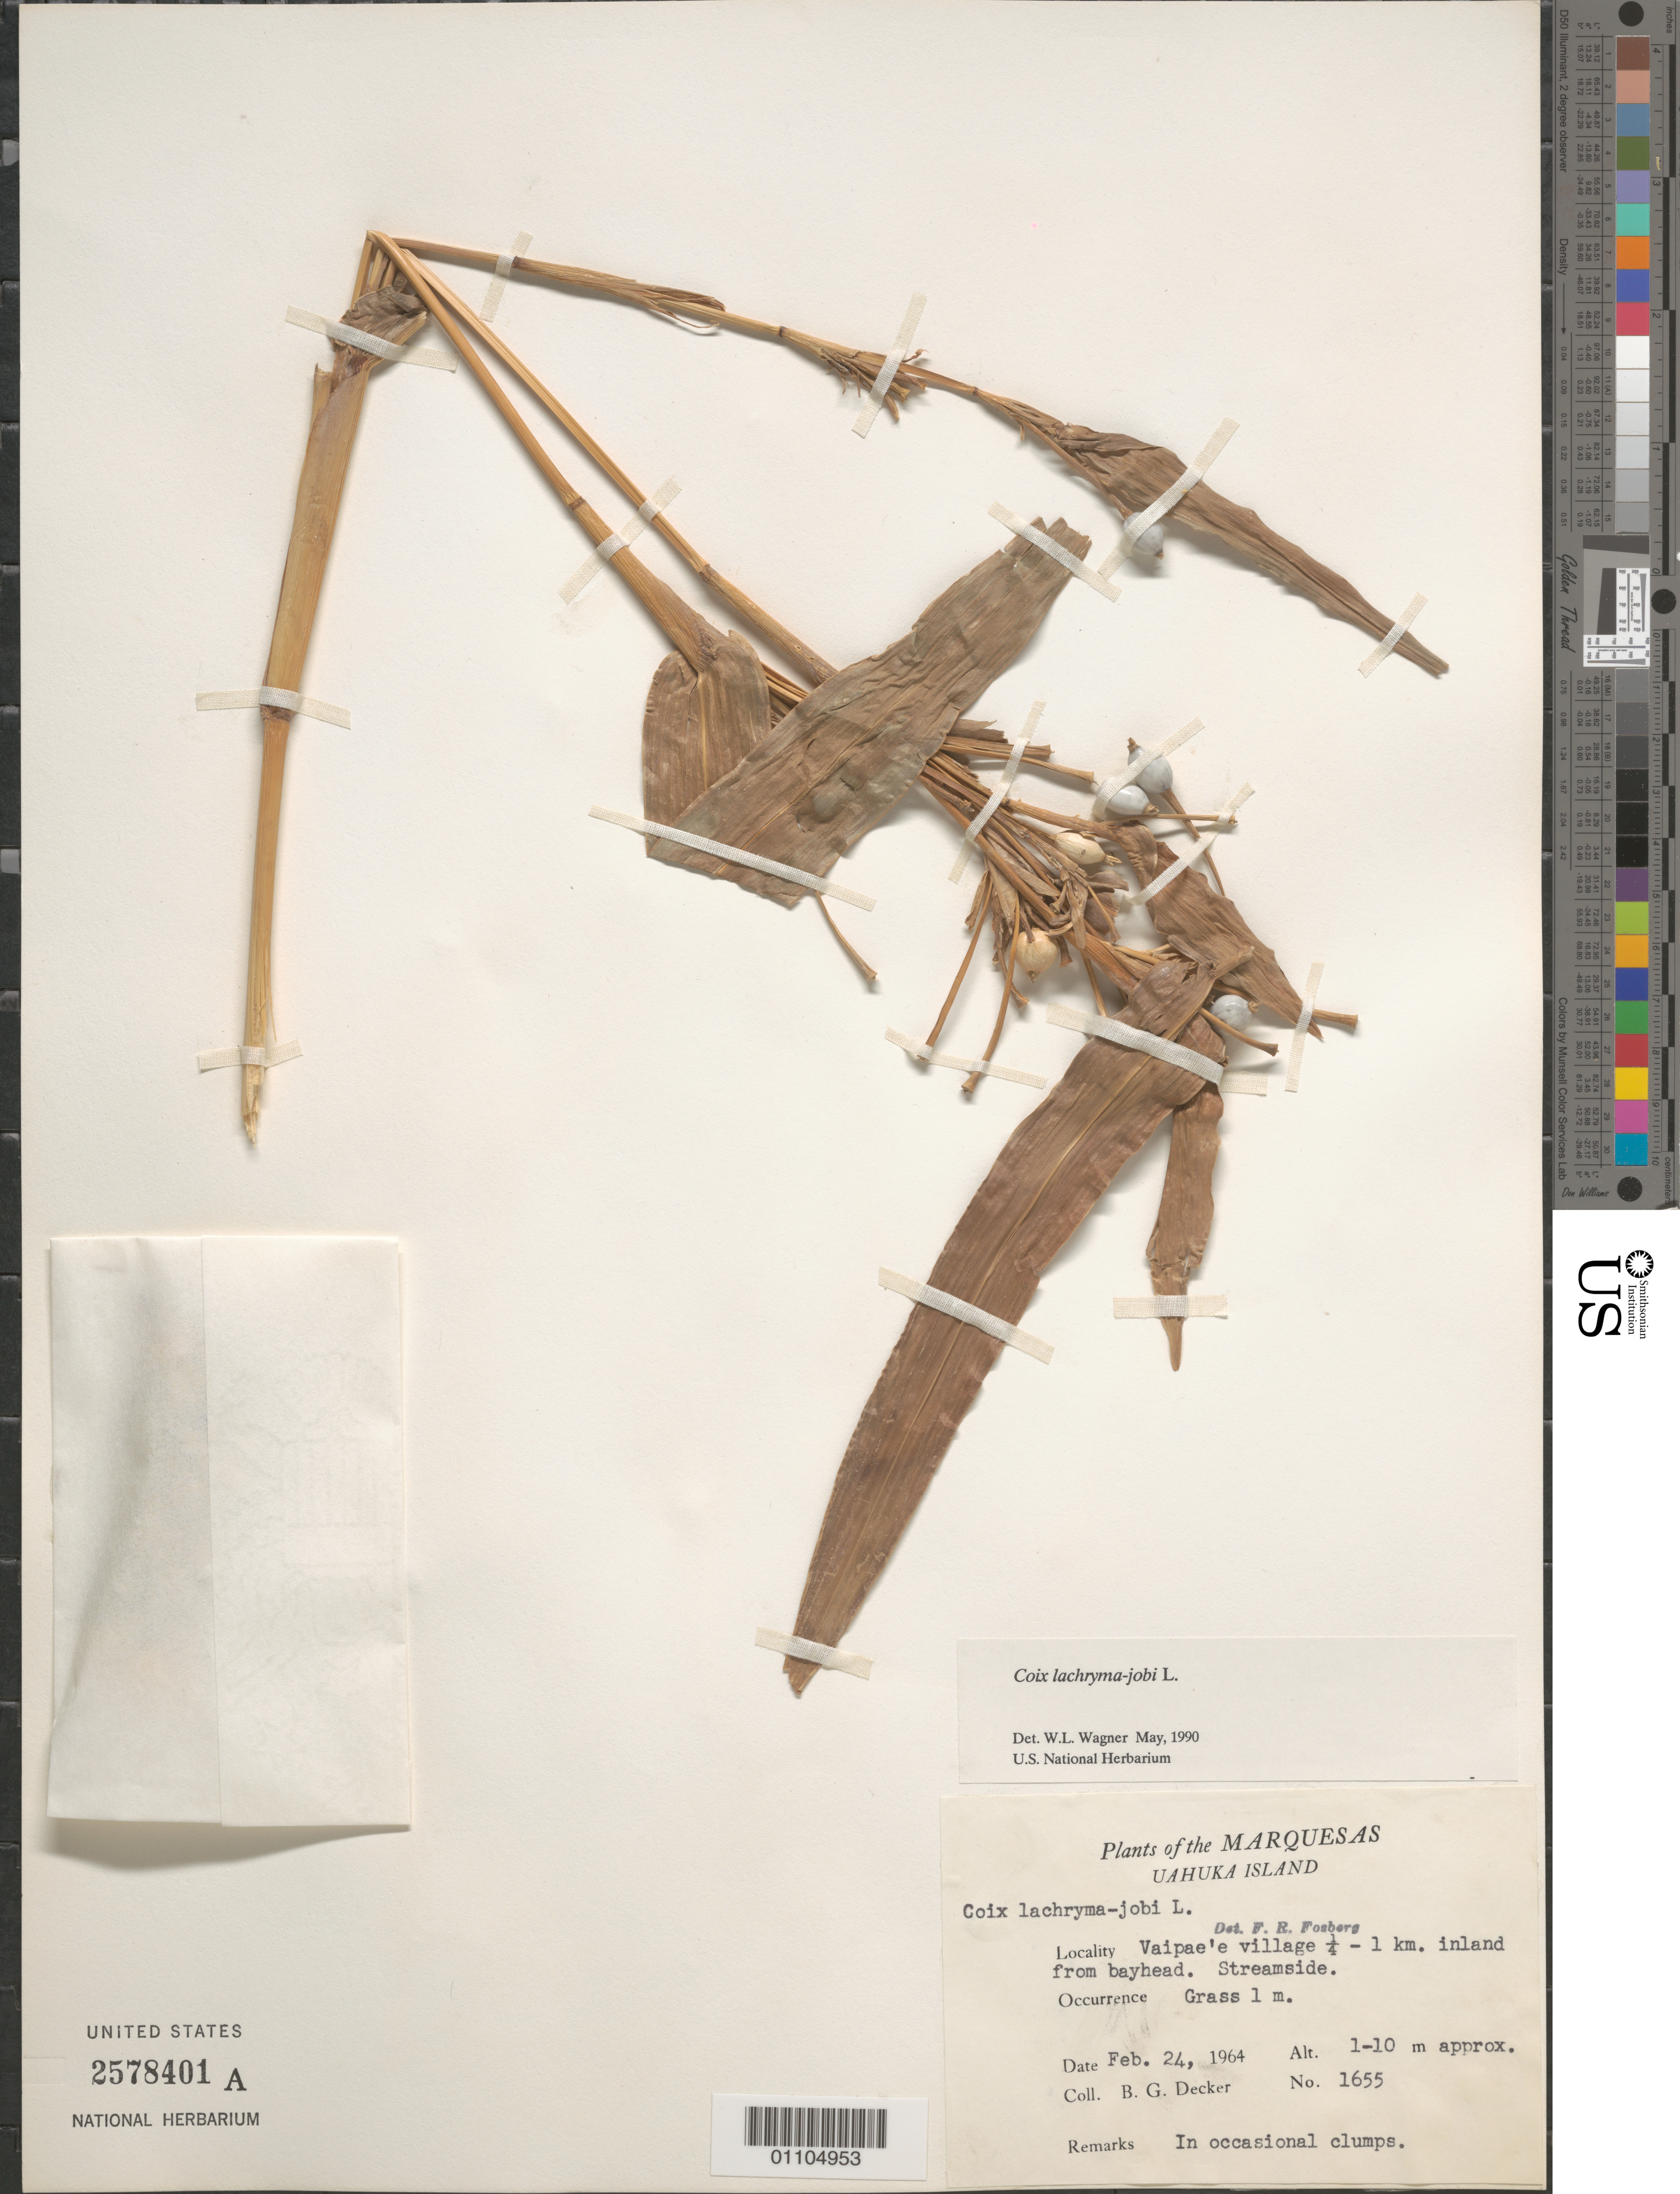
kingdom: Plantae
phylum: Tracheophyta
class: Liliopsida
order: Poales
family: Poaceae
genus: Coix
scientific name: Coix lacryma-jobi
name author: L.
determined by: Wagner, W. L., (BOT), Smithsonian Institution - National Museum of Natural History (UNITED STATES)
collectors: B. G. Decker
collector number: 1655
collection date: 1964-02-24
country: French Polynesia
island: Ua Huka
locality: Vaipae'e village, 0.25-1 km inland from bayhead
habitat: Streamside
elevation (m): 1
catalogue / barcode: US 2578401A